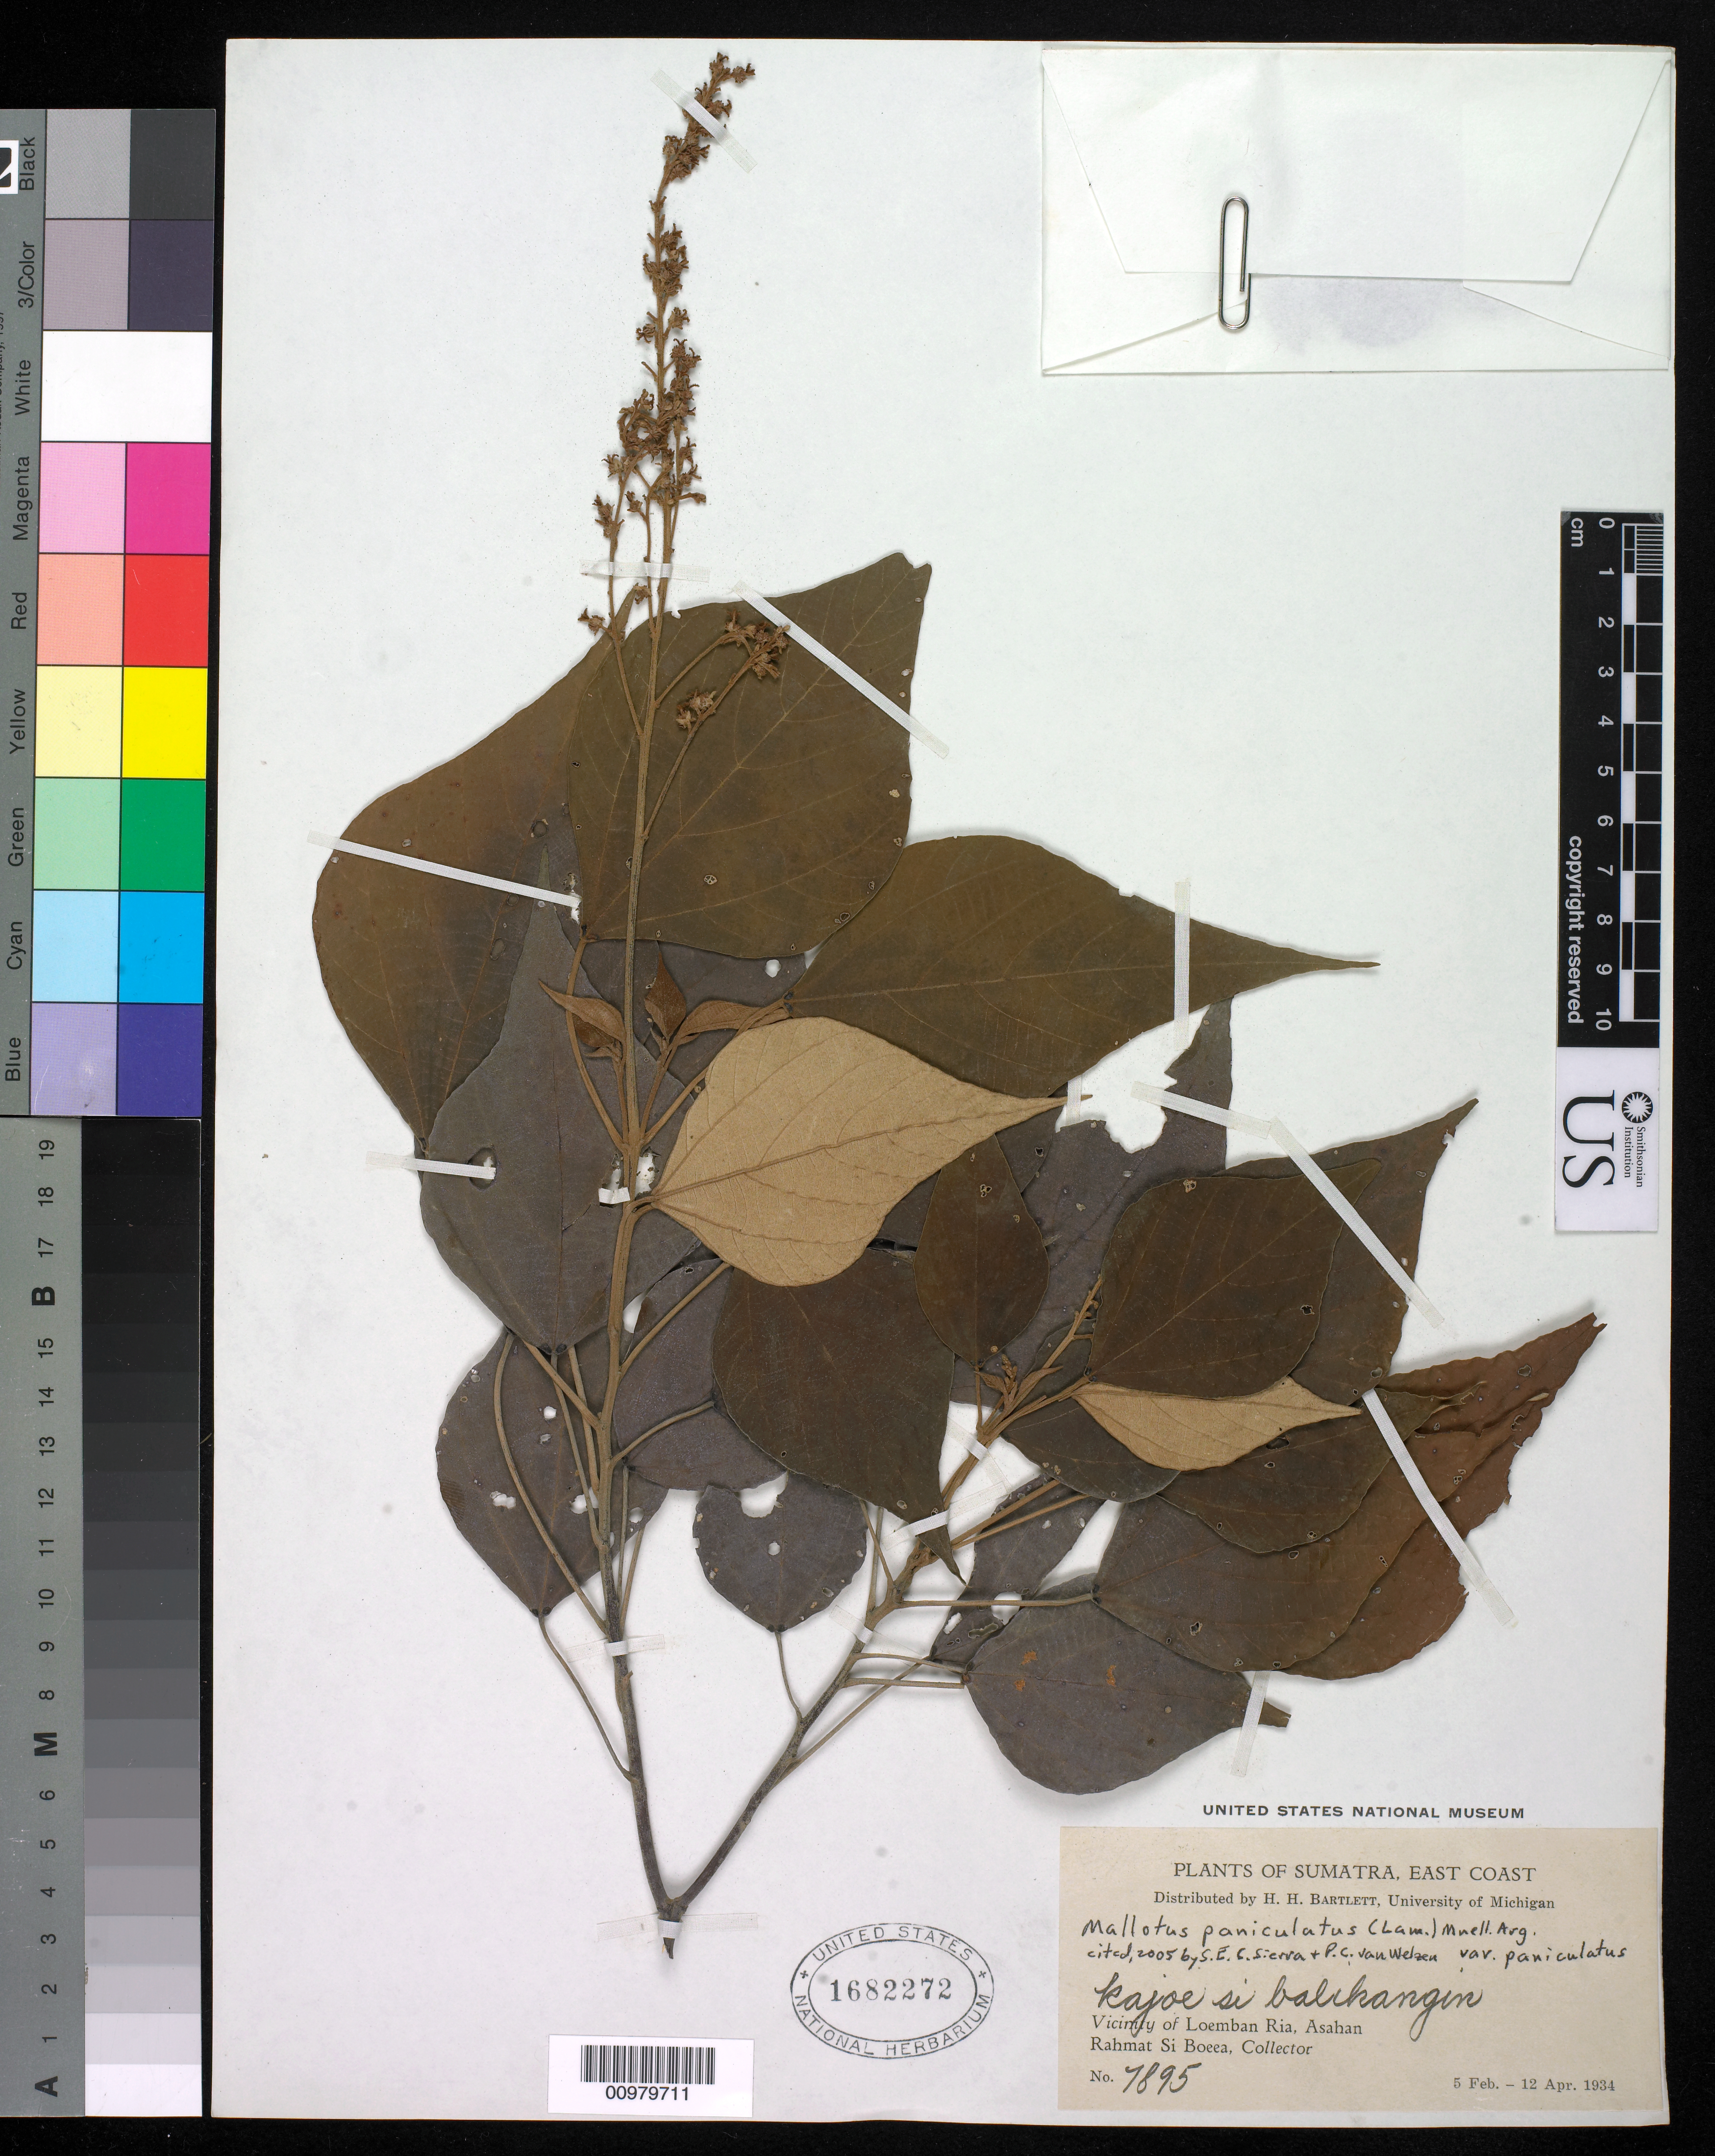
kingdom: Plantae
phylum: Tracheophyta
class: Magnoliopsida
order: Malpighiales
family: Euphorbiaceae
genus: Mallotus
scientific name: Mallotus paniculatus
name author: (Lam.) Müll. Arg.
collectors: Rahmat Si Boeea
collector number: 7895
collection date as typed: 05 Feb 1934 to 12 Apr 1934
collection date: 1934-02-05/1934-04-12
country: Indonesia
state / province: Sumatra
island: Sumatra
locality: Vicinity of Loemban Ria, Asahan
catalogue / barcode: US 1682272